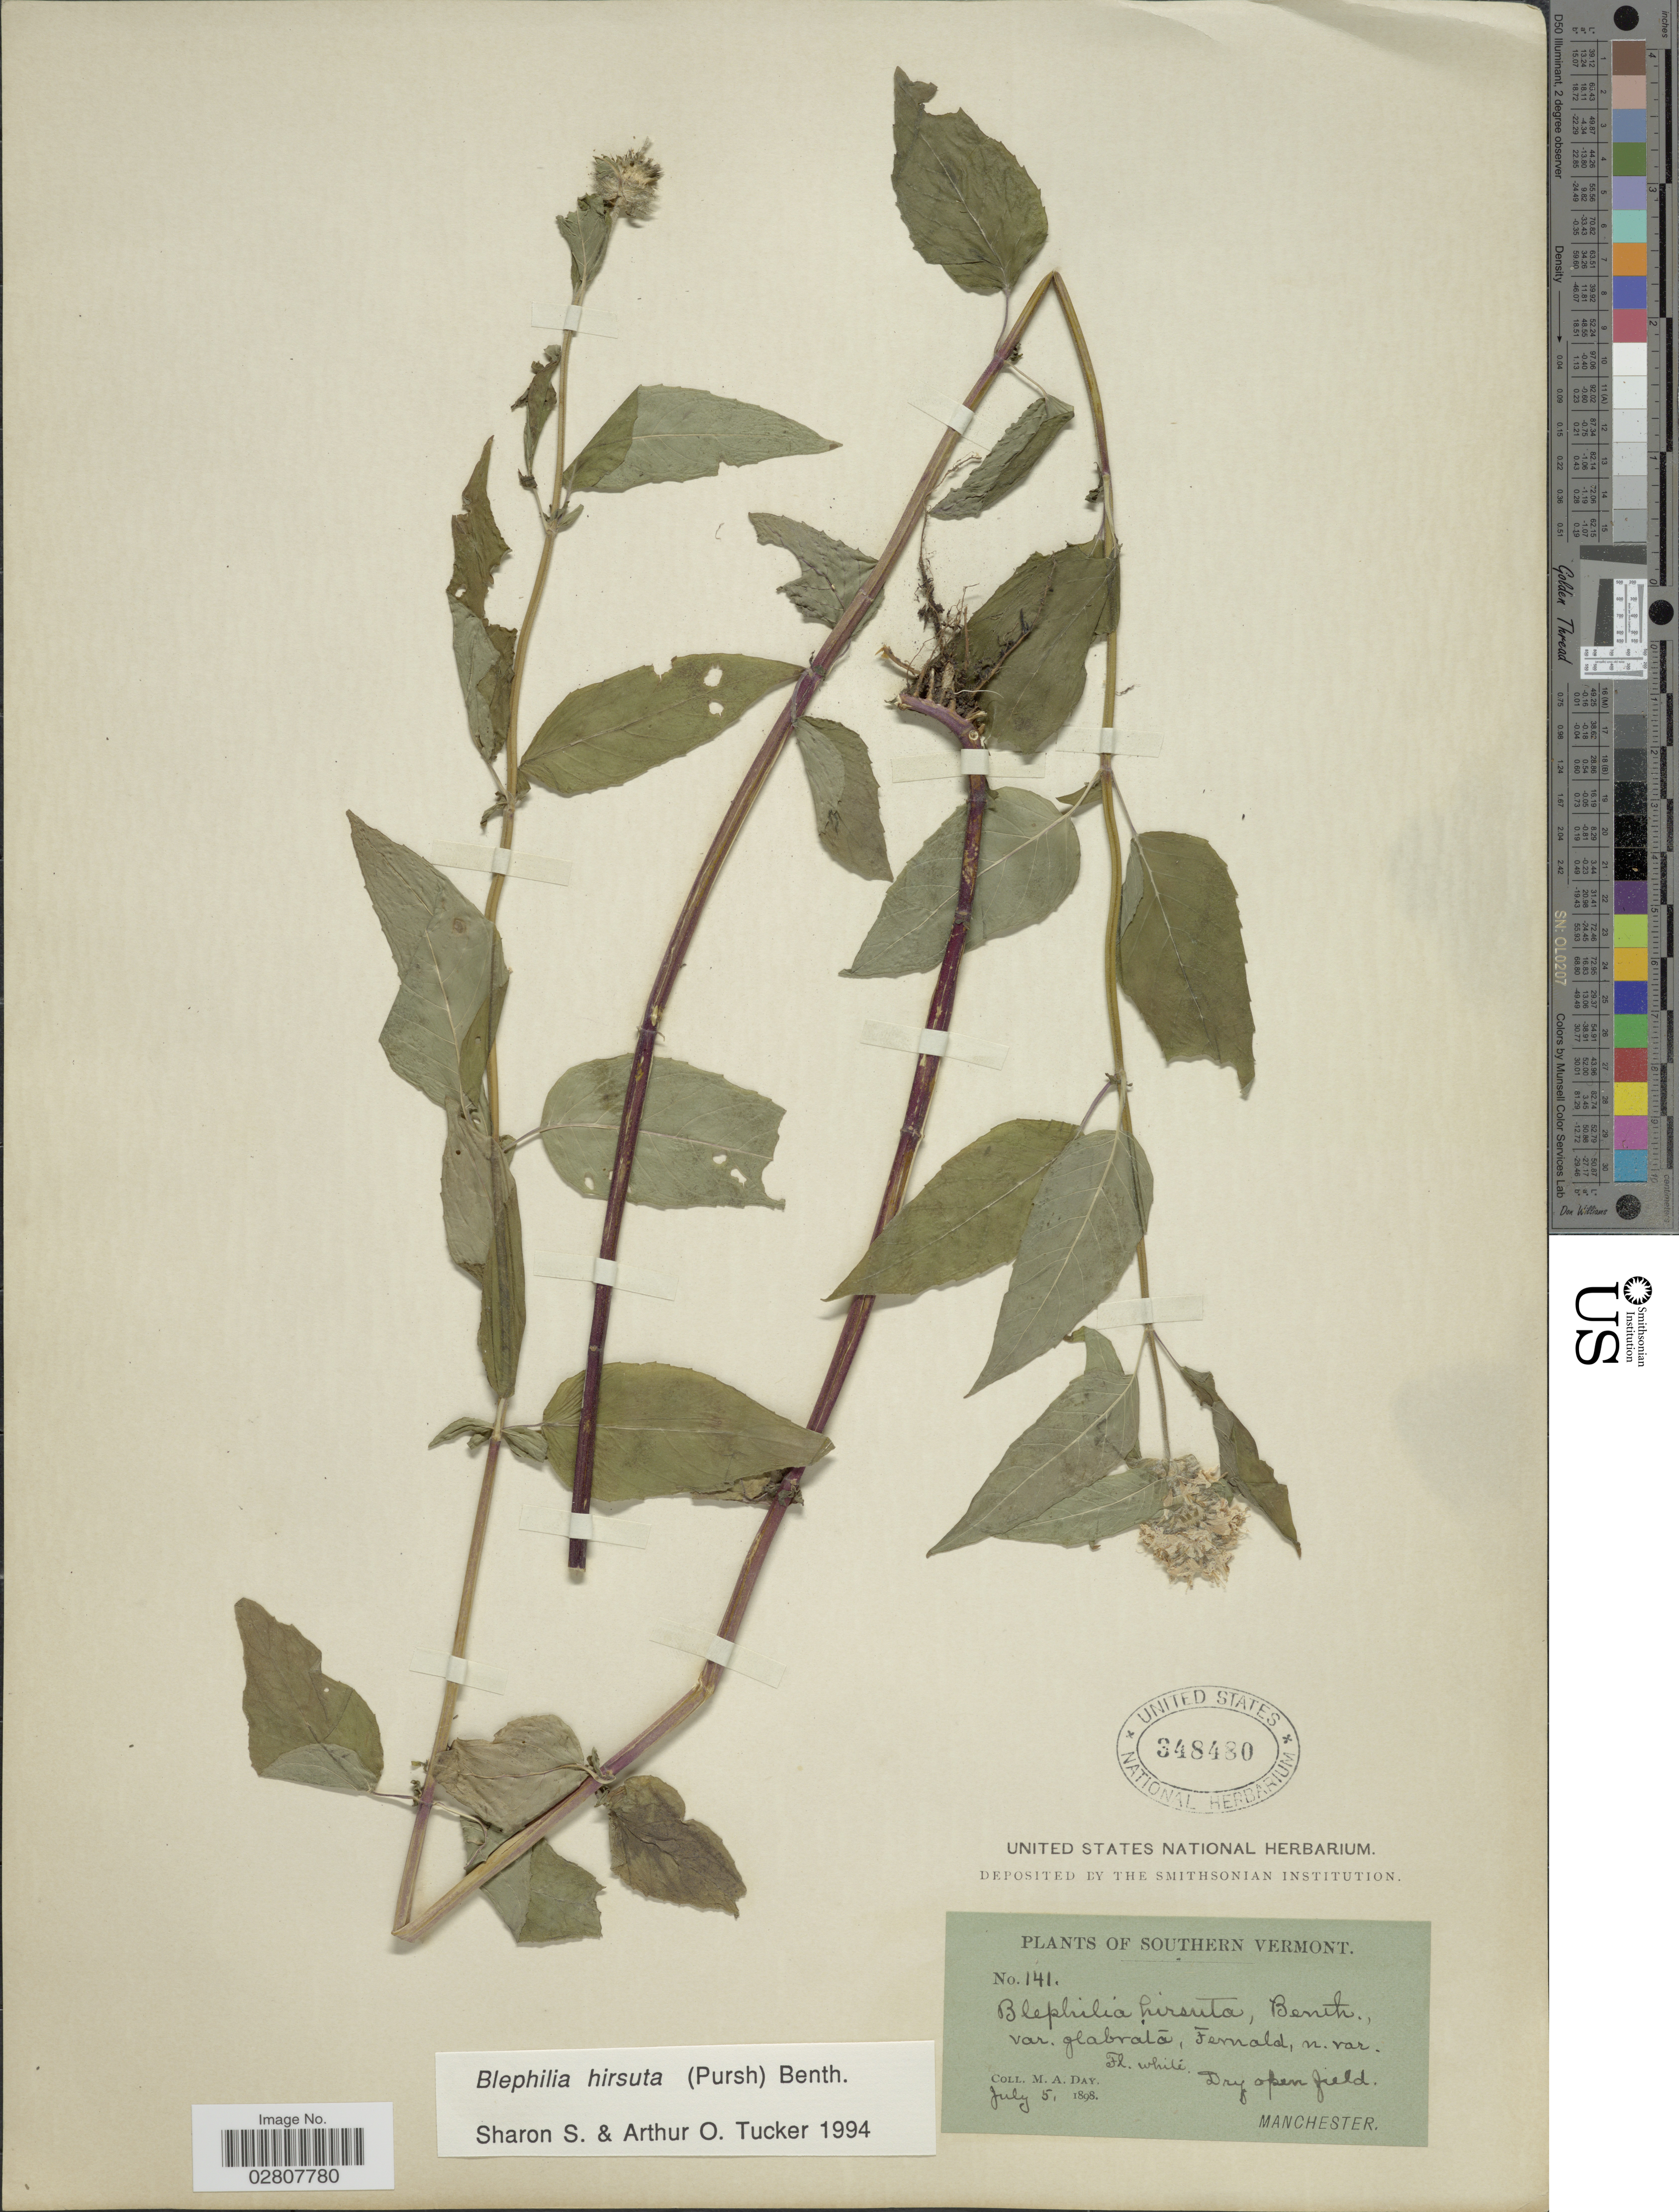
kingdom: Plantae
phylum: Tracheophyta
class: Magnoliopsida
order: Lamiales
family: Lamiaceae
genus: Blephilia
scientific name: Blephilia hirsuta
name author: (Pursh) Benth.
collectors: M. Day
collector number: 141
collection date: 1898-07-05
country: United States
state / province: Vermont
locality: Southern Vermont. Manchester.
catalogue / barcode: US 348480